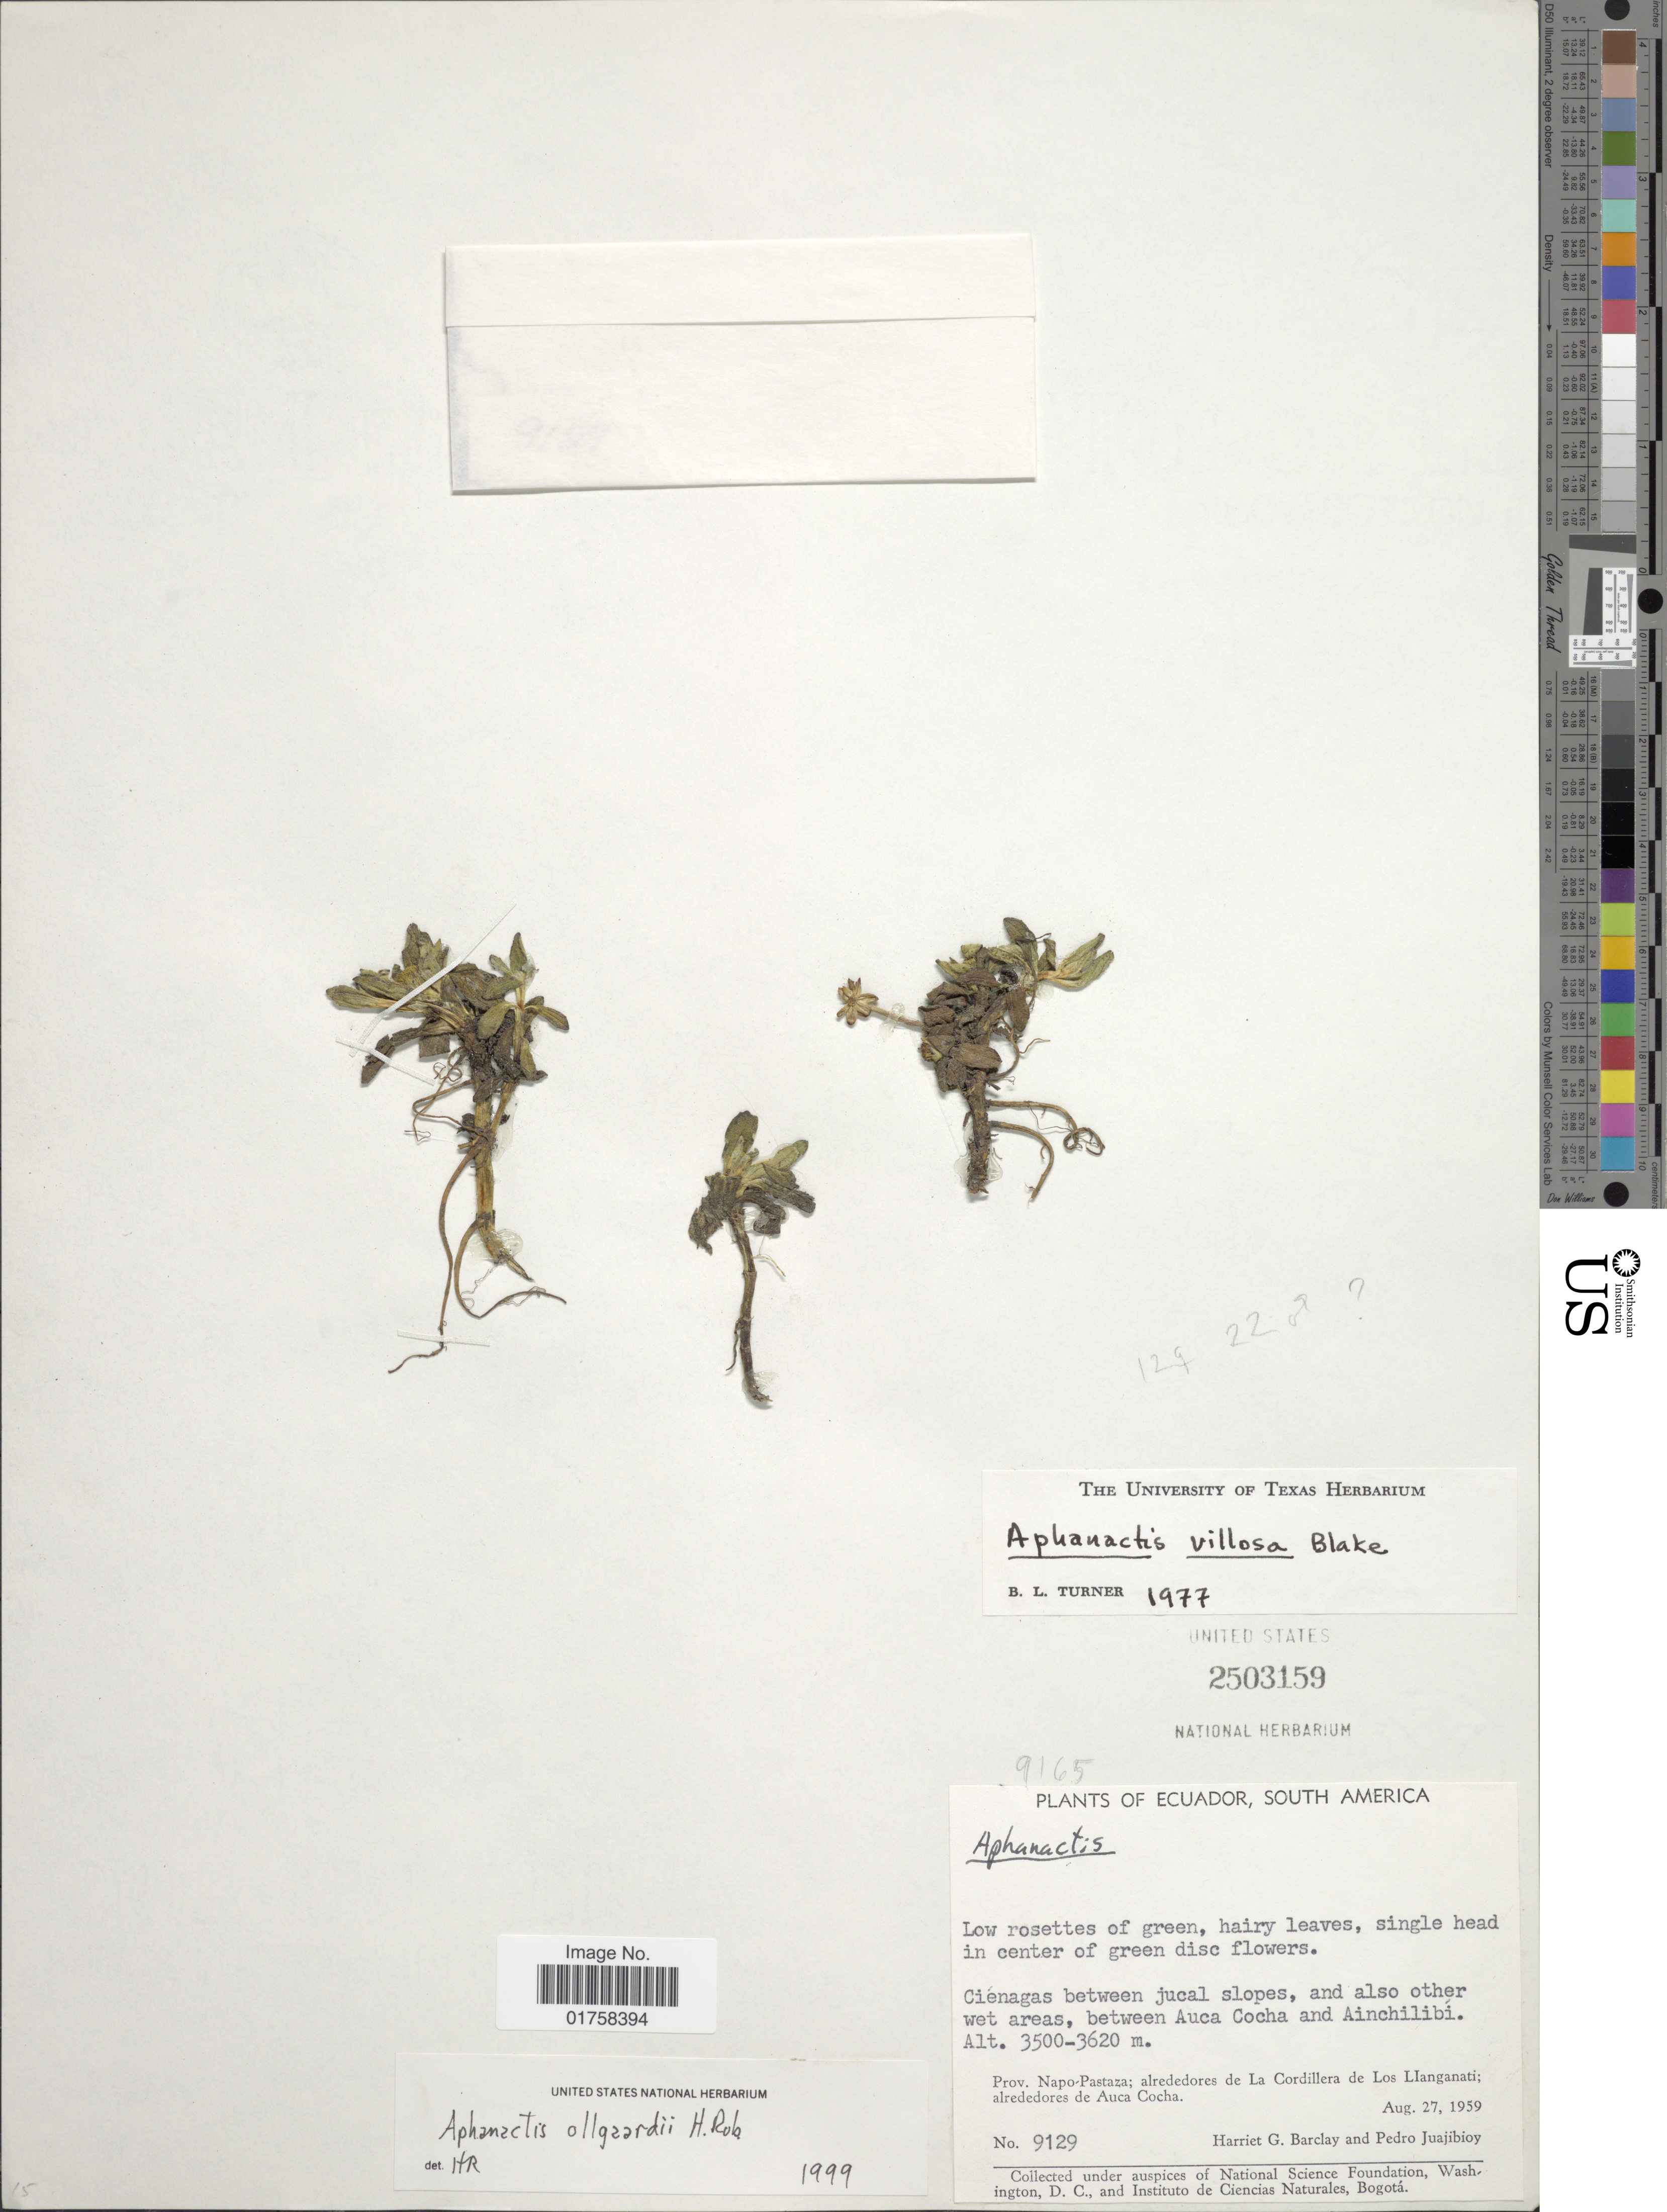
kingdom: Plantae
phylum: Tracheophyta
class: Magnoliopsida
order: Asterales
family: Asteraceae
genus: Aphanactis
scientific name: Aphanactis ollgaardii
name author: H. Rob.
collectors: H. G. Barclay & P. Juajibioy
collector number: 9129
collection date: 1959-08-27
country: Ecuador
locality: Ecuador. Prov. Napo-Pastaza; alrededores de La Cordillera de Los Llanganati; alrededores de Auca Cocha. Cienagas between jucal slopes, and also other wet areas, between Auca Cocha and Ainchilibi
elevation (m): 3500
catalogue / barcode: US 2503159